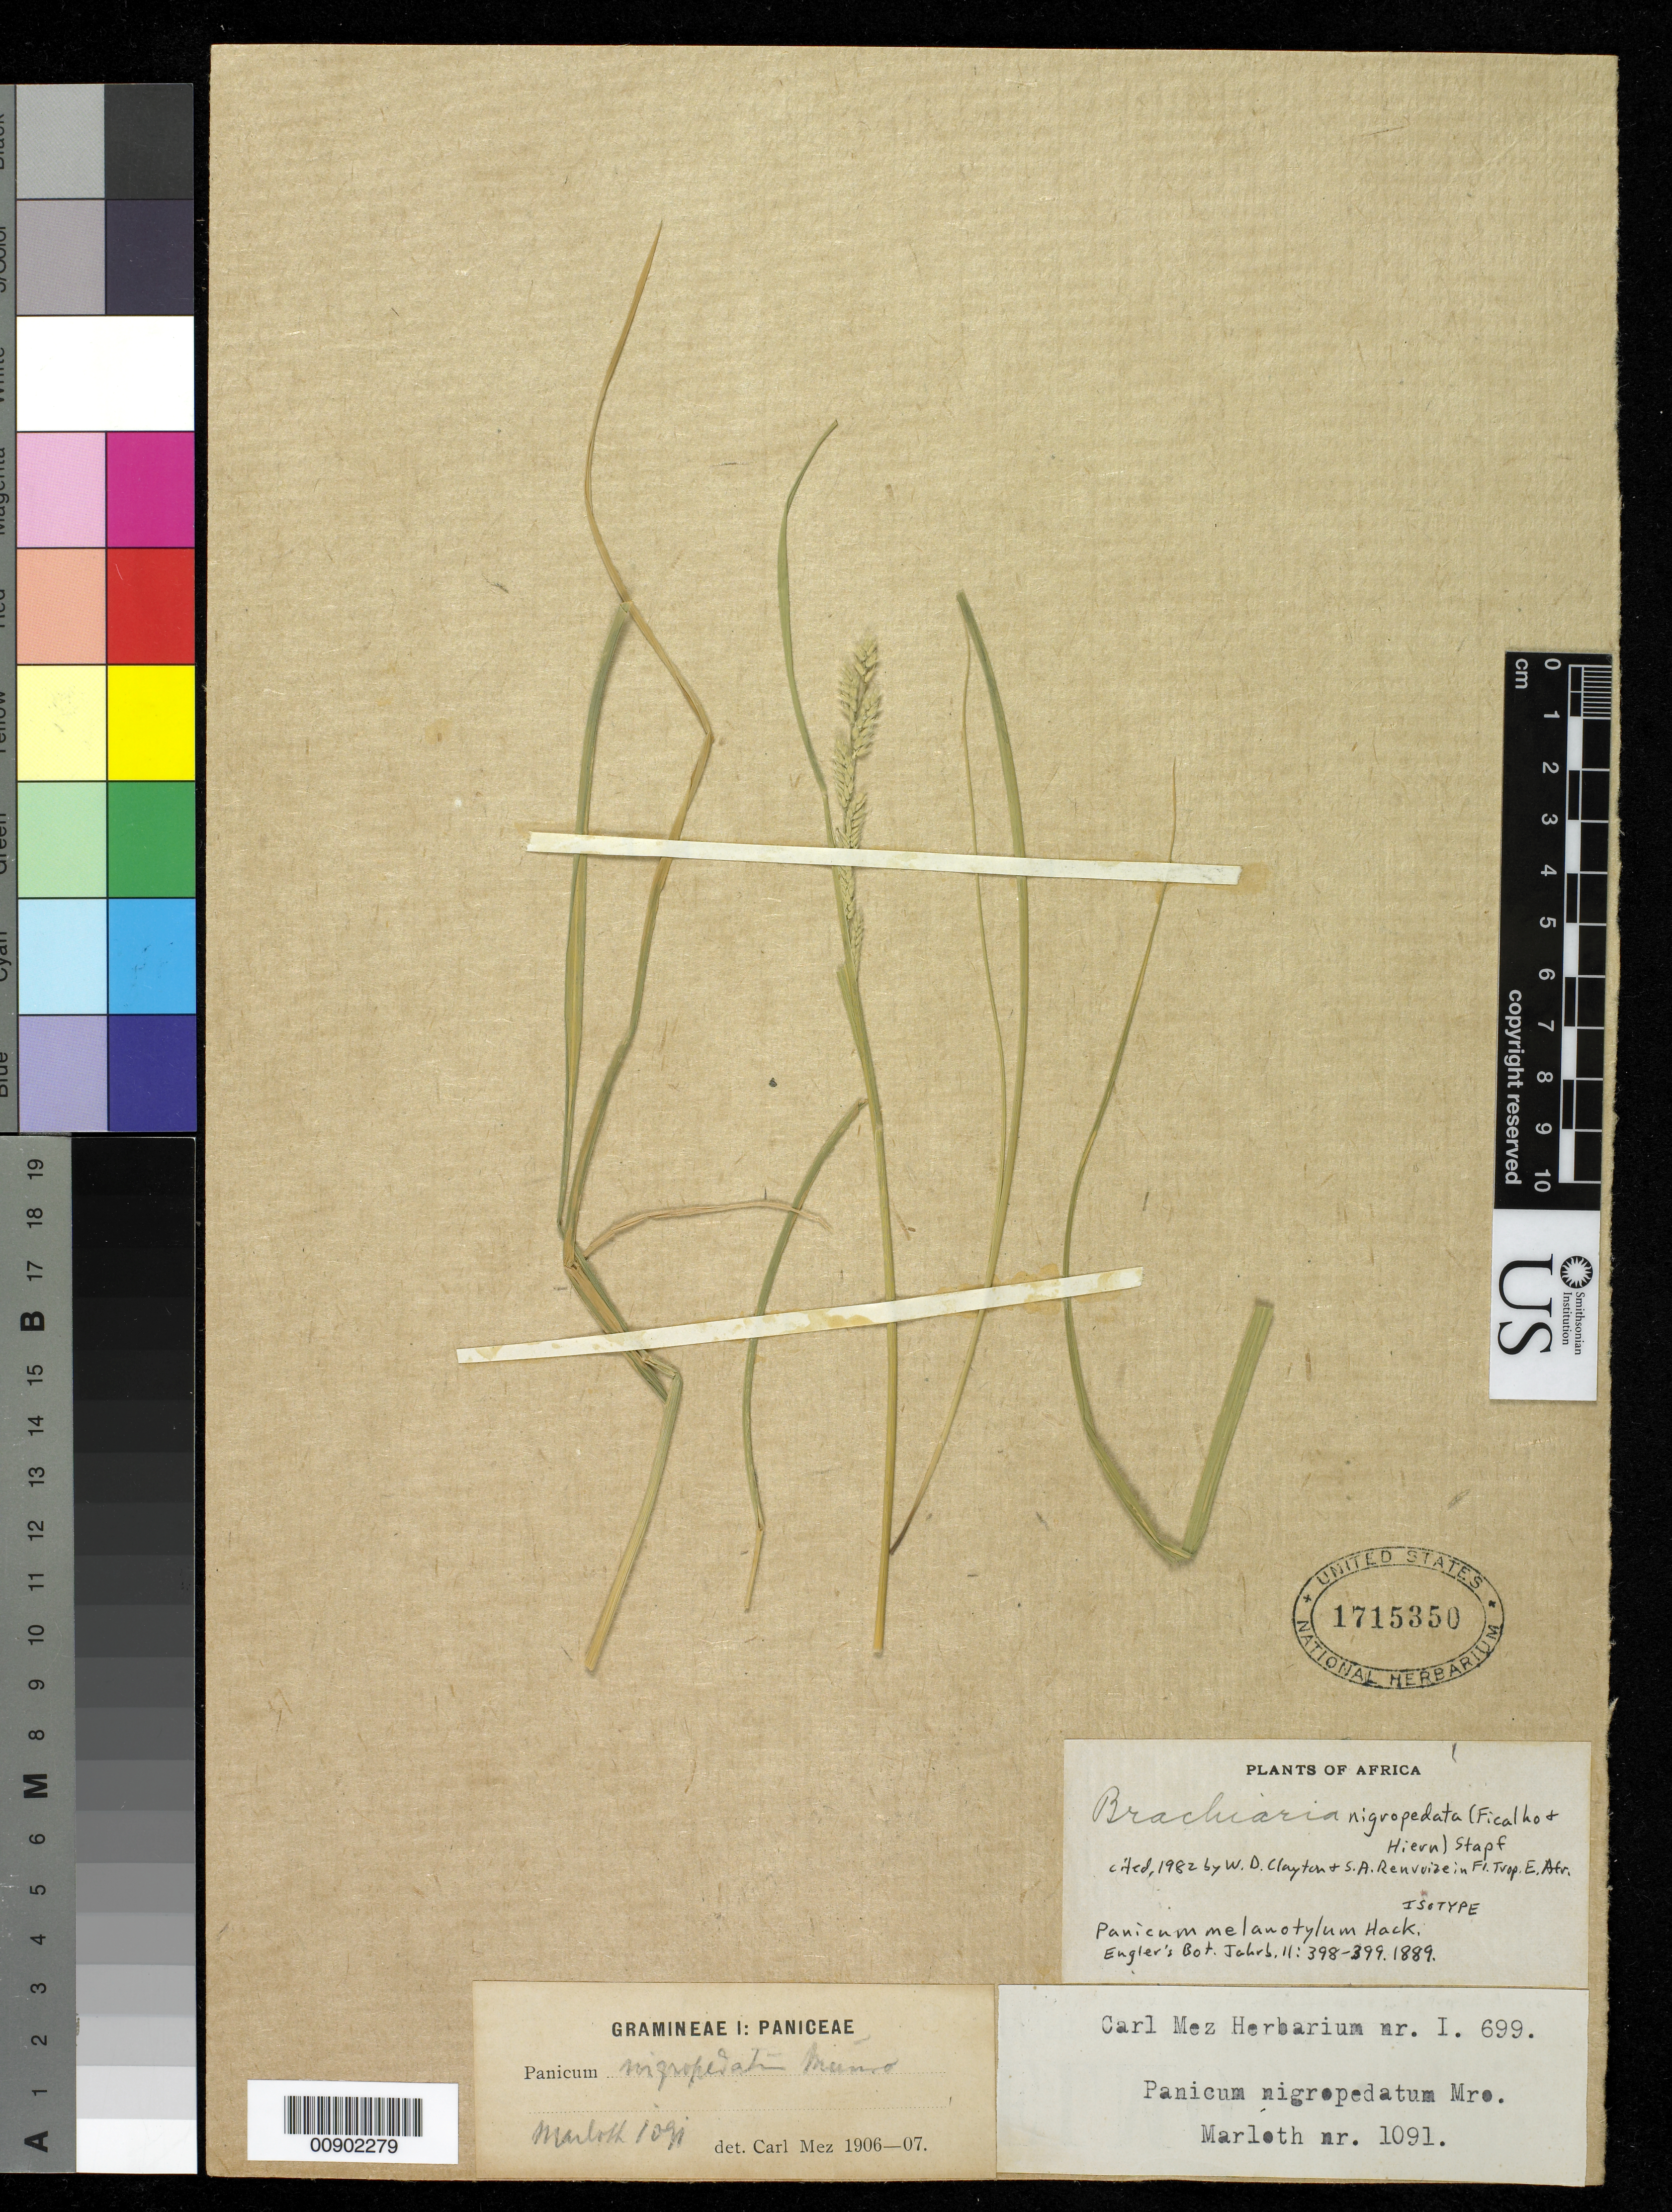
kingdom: Plantae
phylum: Tracheophyta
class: Liliopsida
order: Poales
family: Poaceae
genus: Panicum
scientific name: Panicum melanotylum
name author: Hack.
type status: Isotype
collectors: H. Marloth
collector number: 1091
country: Botswana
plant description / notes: Currently accepted name as cited by W.D. Clayton & S.A. Renvoize in Fl. Trop. E. Africa (1982).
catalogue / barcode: US 1715350